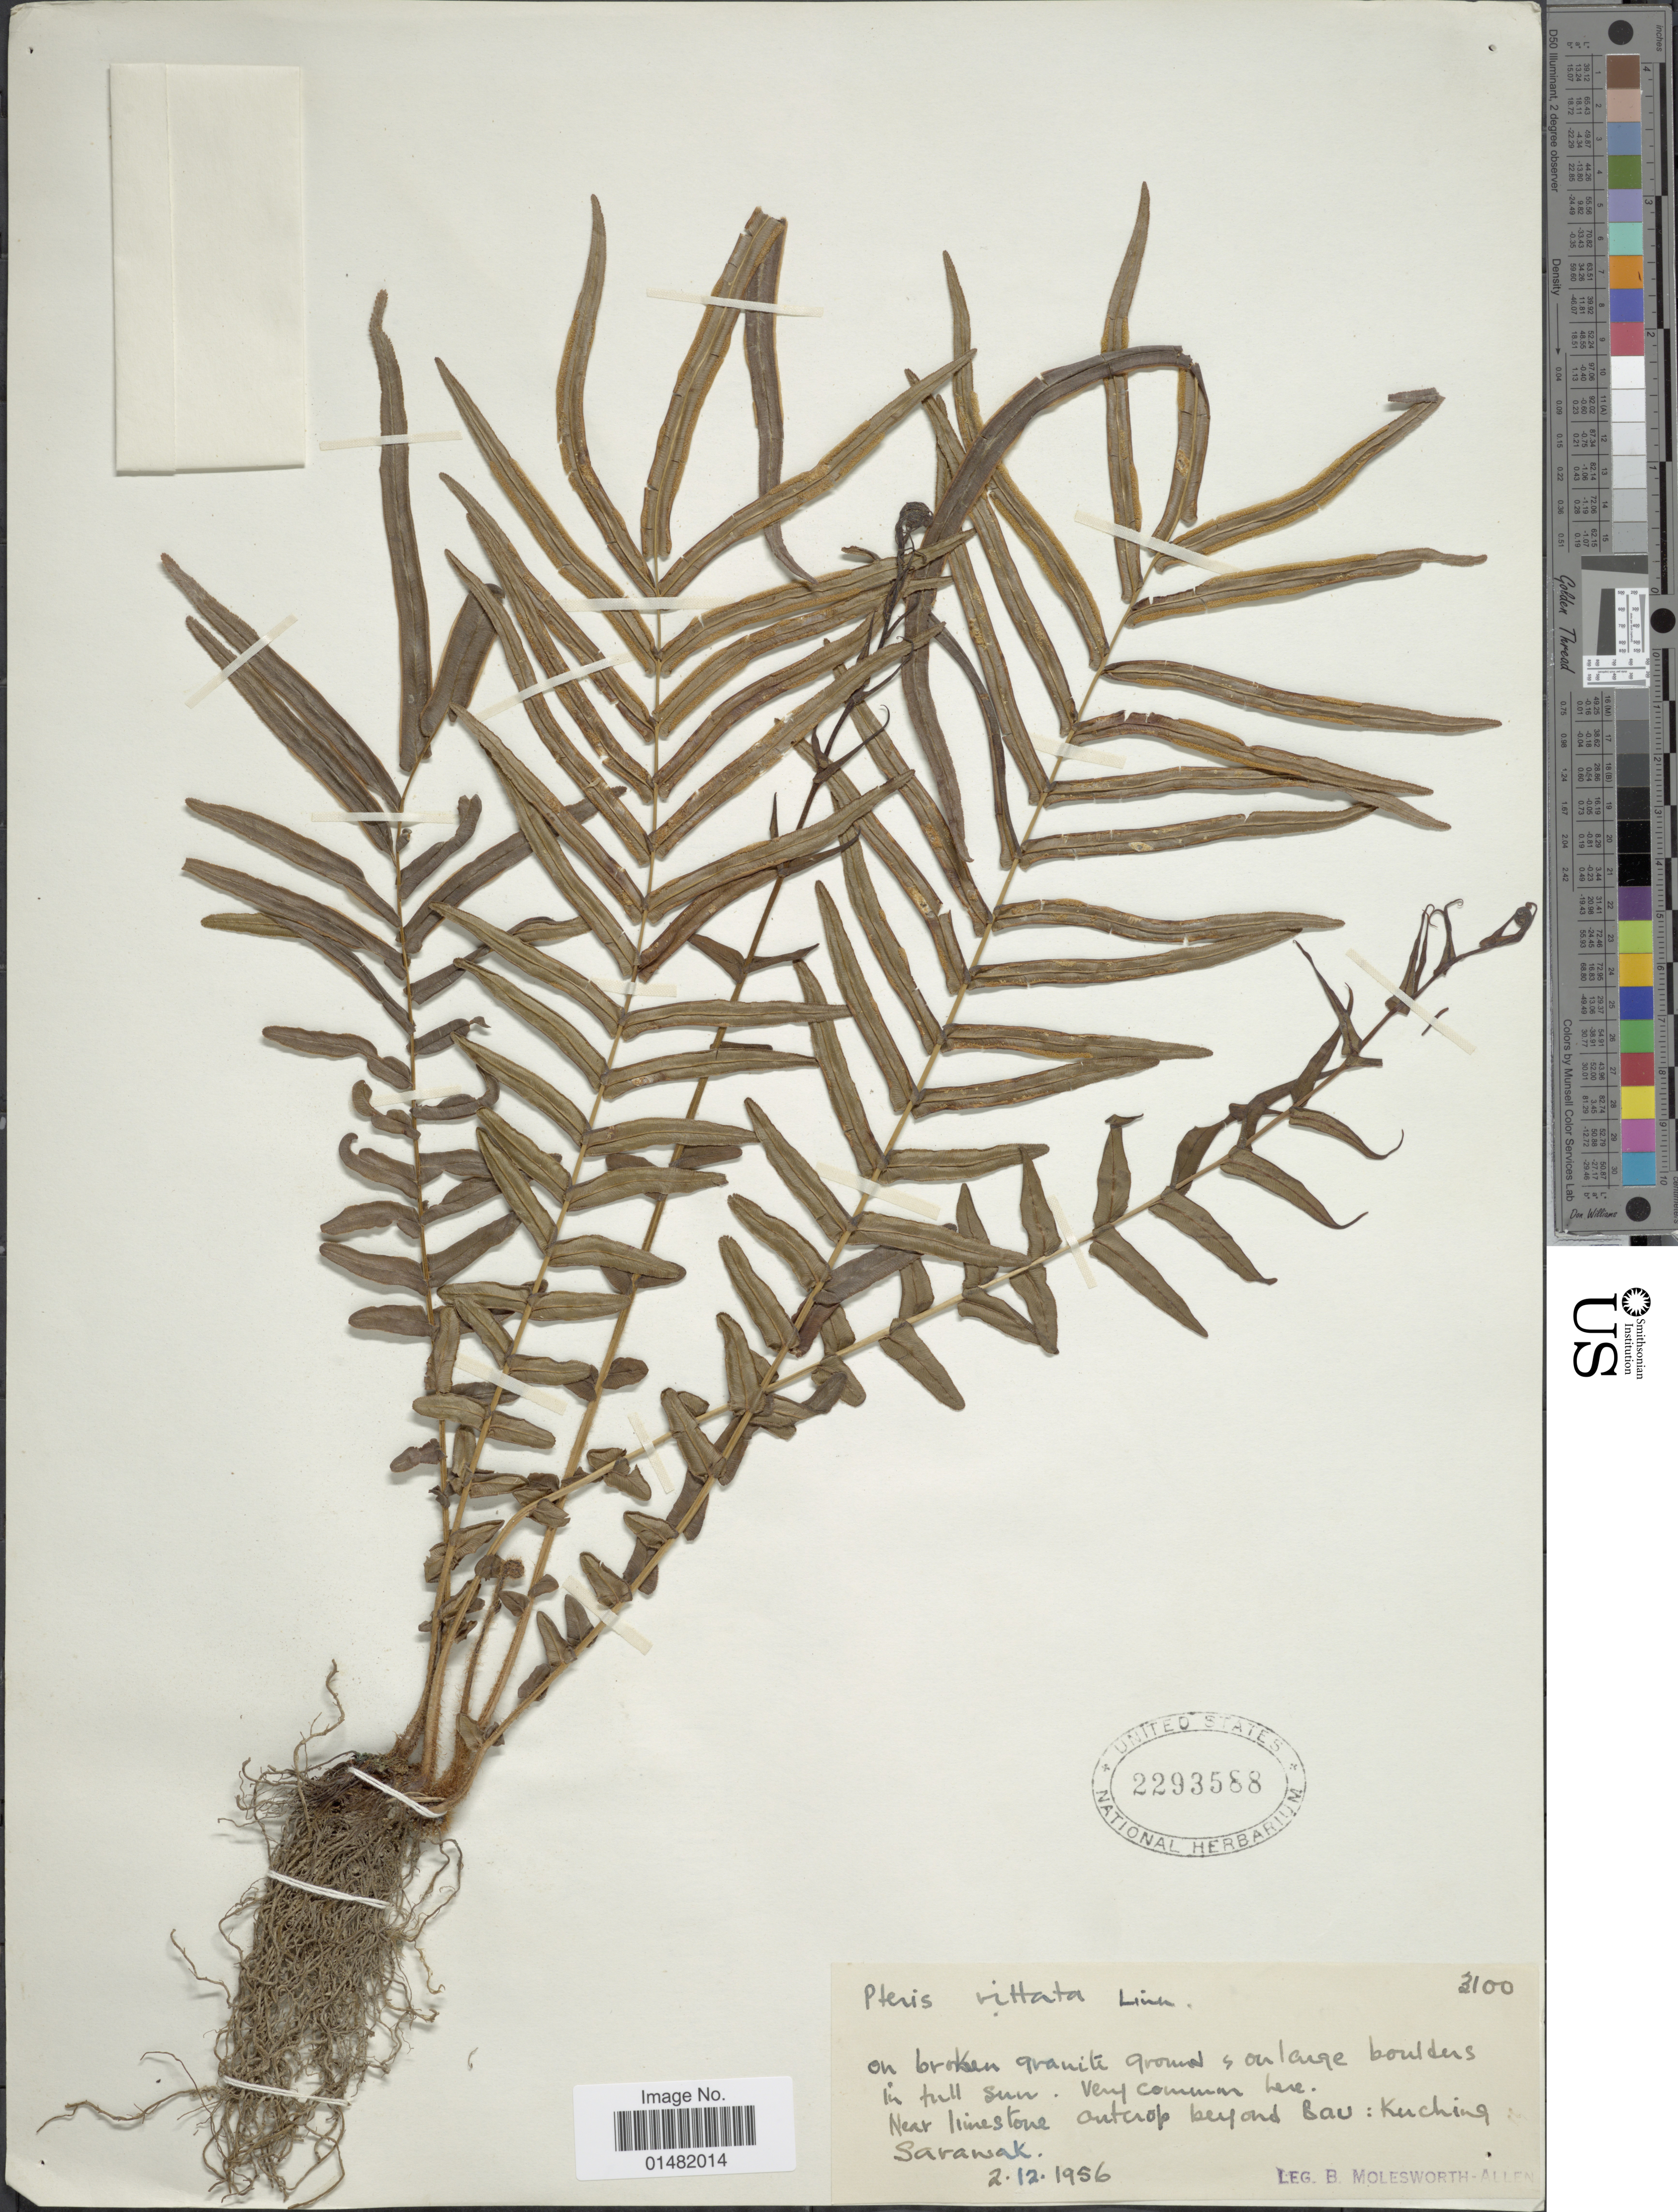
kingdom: Plantae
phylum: Tracheophyta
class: Polypodiopsida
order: Polypodiales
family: Pteridaceae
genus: Pteris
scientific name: Pteris vittata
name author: L.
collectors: B. E. G. Molesworth-Allen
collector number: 3100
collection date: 1956-12-02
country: Malaysia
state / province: Sarawak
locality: Near limestone outcrop beyond Bau: Kuching Sarawak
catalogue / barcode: US 2293588